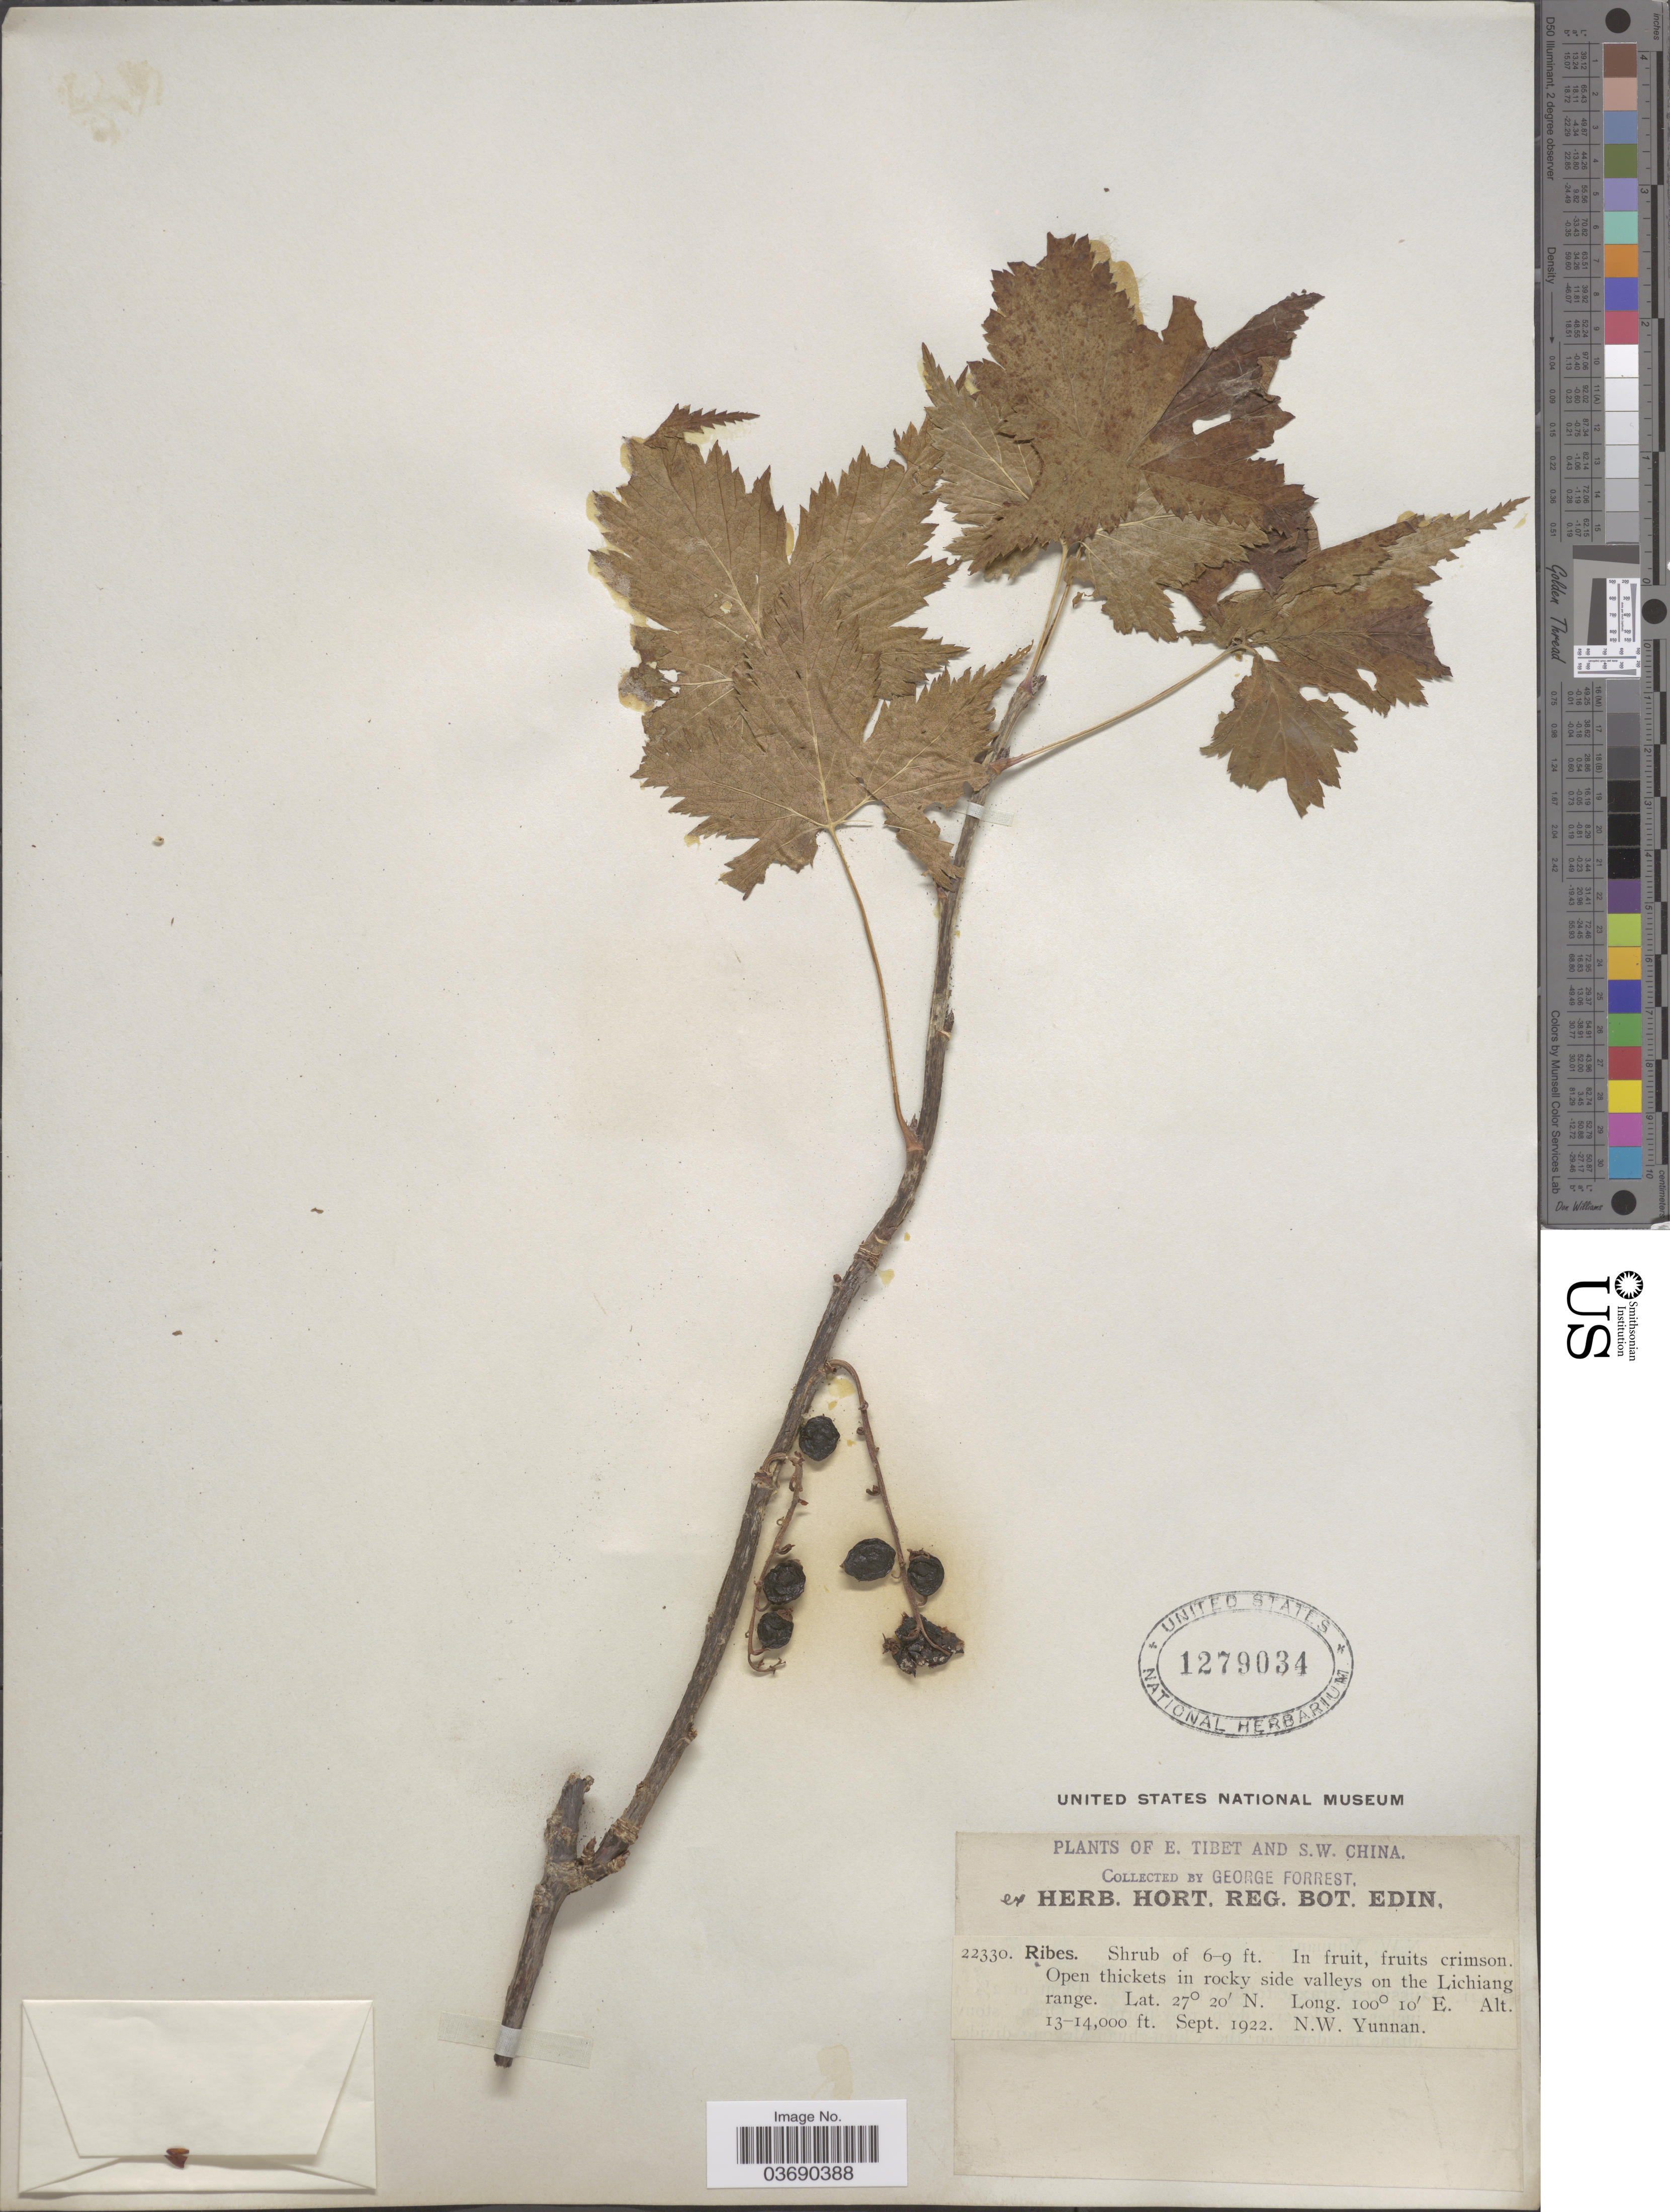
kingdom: Plantae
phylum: Tracheophyta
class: Magnoliopsida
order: Saxifragales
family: Grossulariaceae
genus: Ribes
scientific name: Ribes sp.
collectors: G. Forrest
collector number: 22330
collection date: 1922-09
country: China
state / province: Yunnan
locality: E. Tibet and. S.W. China. In rocky side valleys on the Lichiang range. N.W. Yunnan.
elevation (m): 3962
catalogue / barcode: US 1279034